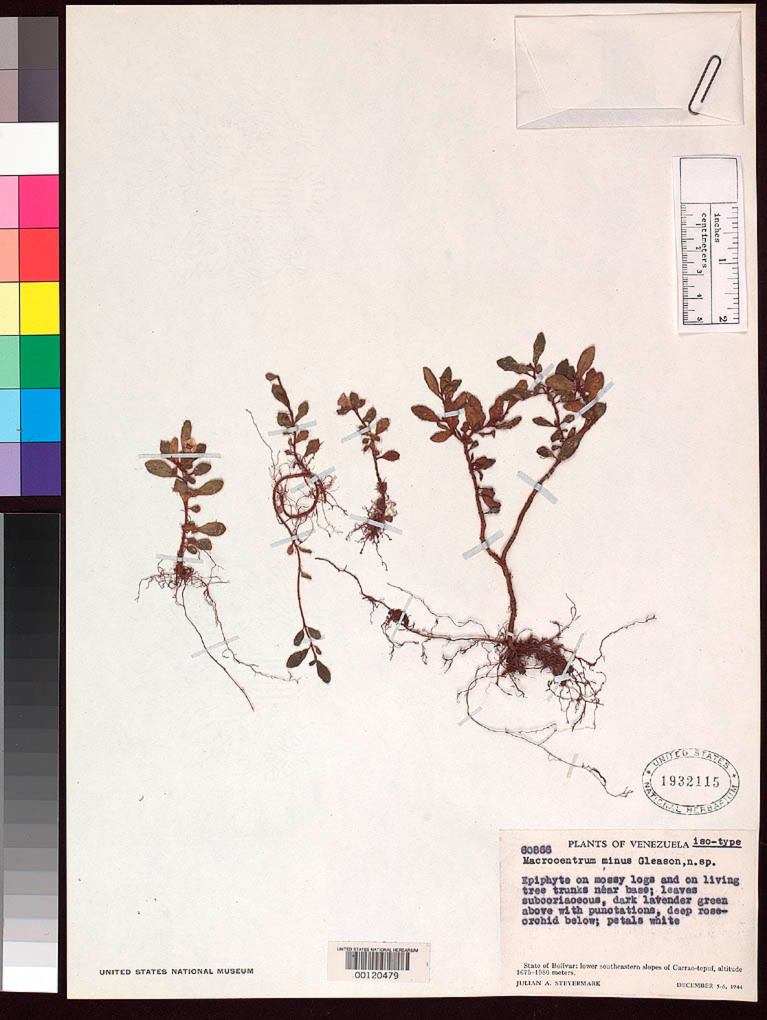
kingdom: Plantae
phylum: Tracheophyta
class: Magnoliopsida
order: Myrtales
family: Melastomataceae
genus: Macrocentrum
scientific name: Macrocentrum minus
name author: Gleason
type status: Isotype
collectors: J. Steyermark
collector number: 60866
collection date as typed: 05 Dec 1944 to 06 Dec 1944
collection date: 1944-12-05/1944-12-06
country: Venezuela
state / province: Bolivar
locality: Carrao-Tepui.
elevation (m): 1675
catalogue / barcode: US 1932115